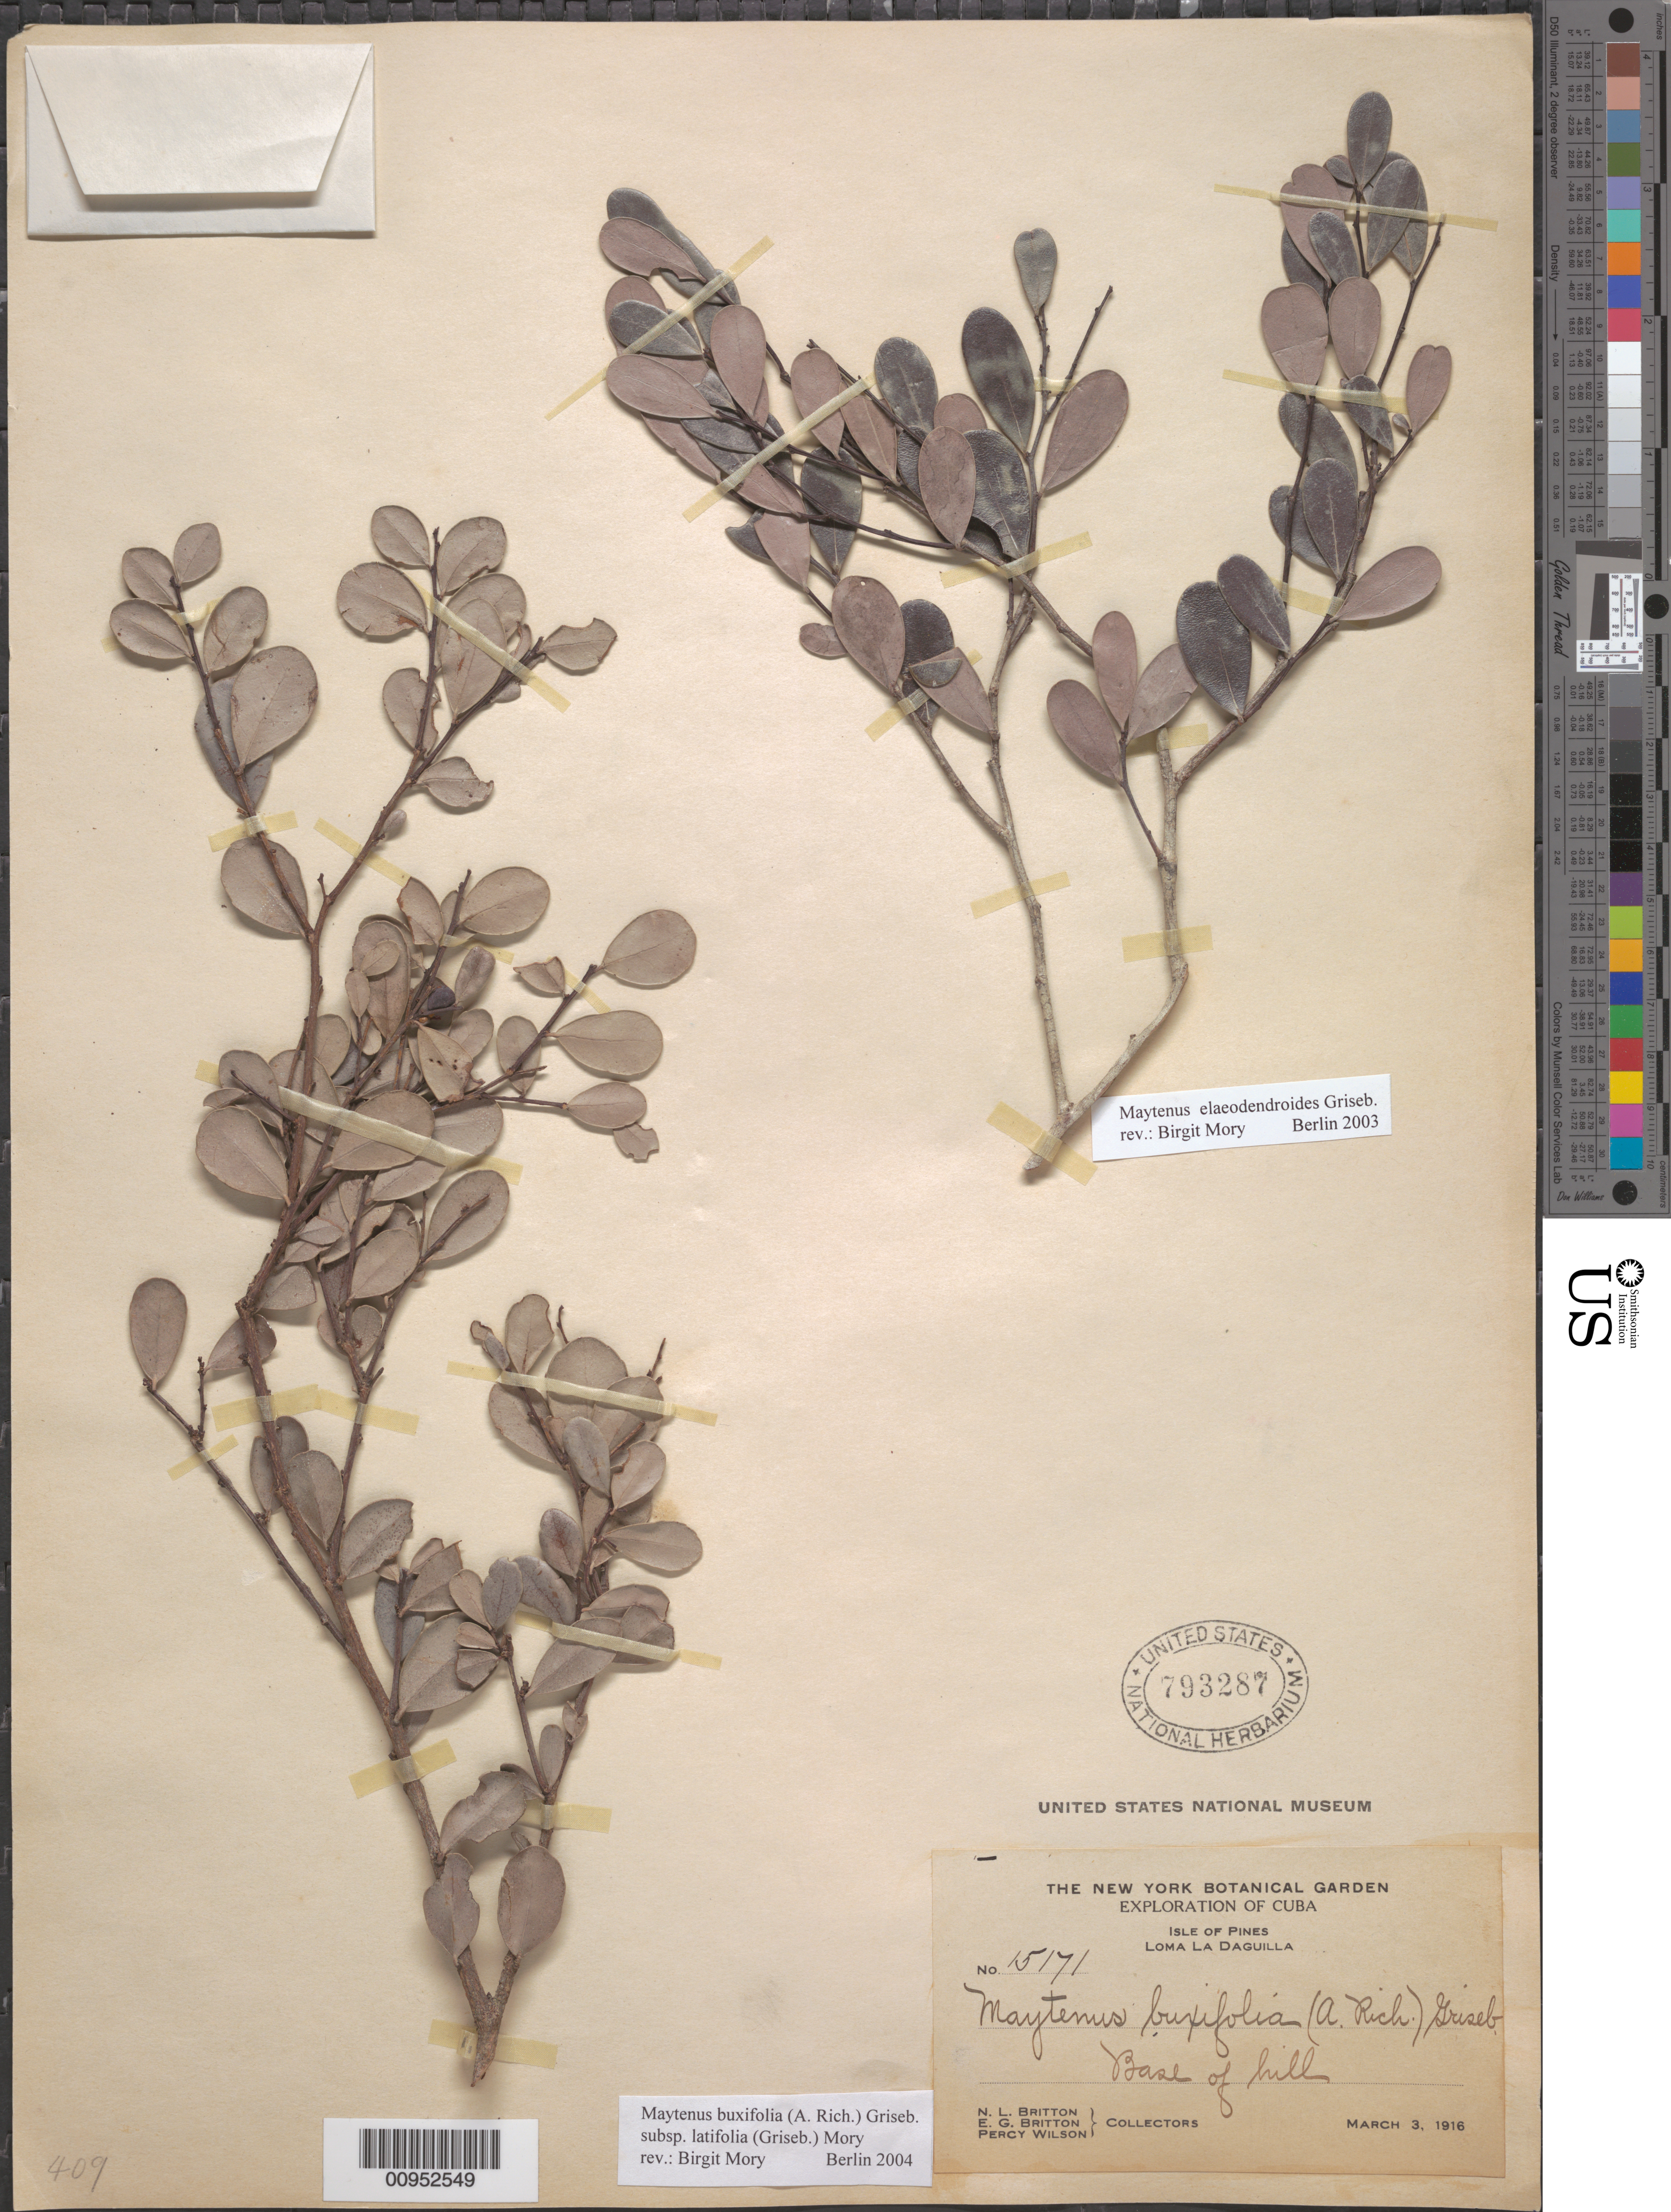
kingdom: Plantae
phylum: Tracheophyta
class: Magnoliopsida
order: Celastrales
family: Celastraceae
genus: Maytenus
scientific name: Maytenus buxifolia subsp. latifolia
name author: (Griseb.) Mory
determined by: Mory, B.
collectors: N. Britton, E. G. Britton & P. Wilson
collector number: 15171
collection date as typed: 03 Mar 1916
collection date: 1916-03-03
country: Cuba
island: Isla de la Juventud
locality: Loma la Daguilla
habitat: Base of hill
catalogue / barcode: US 793287